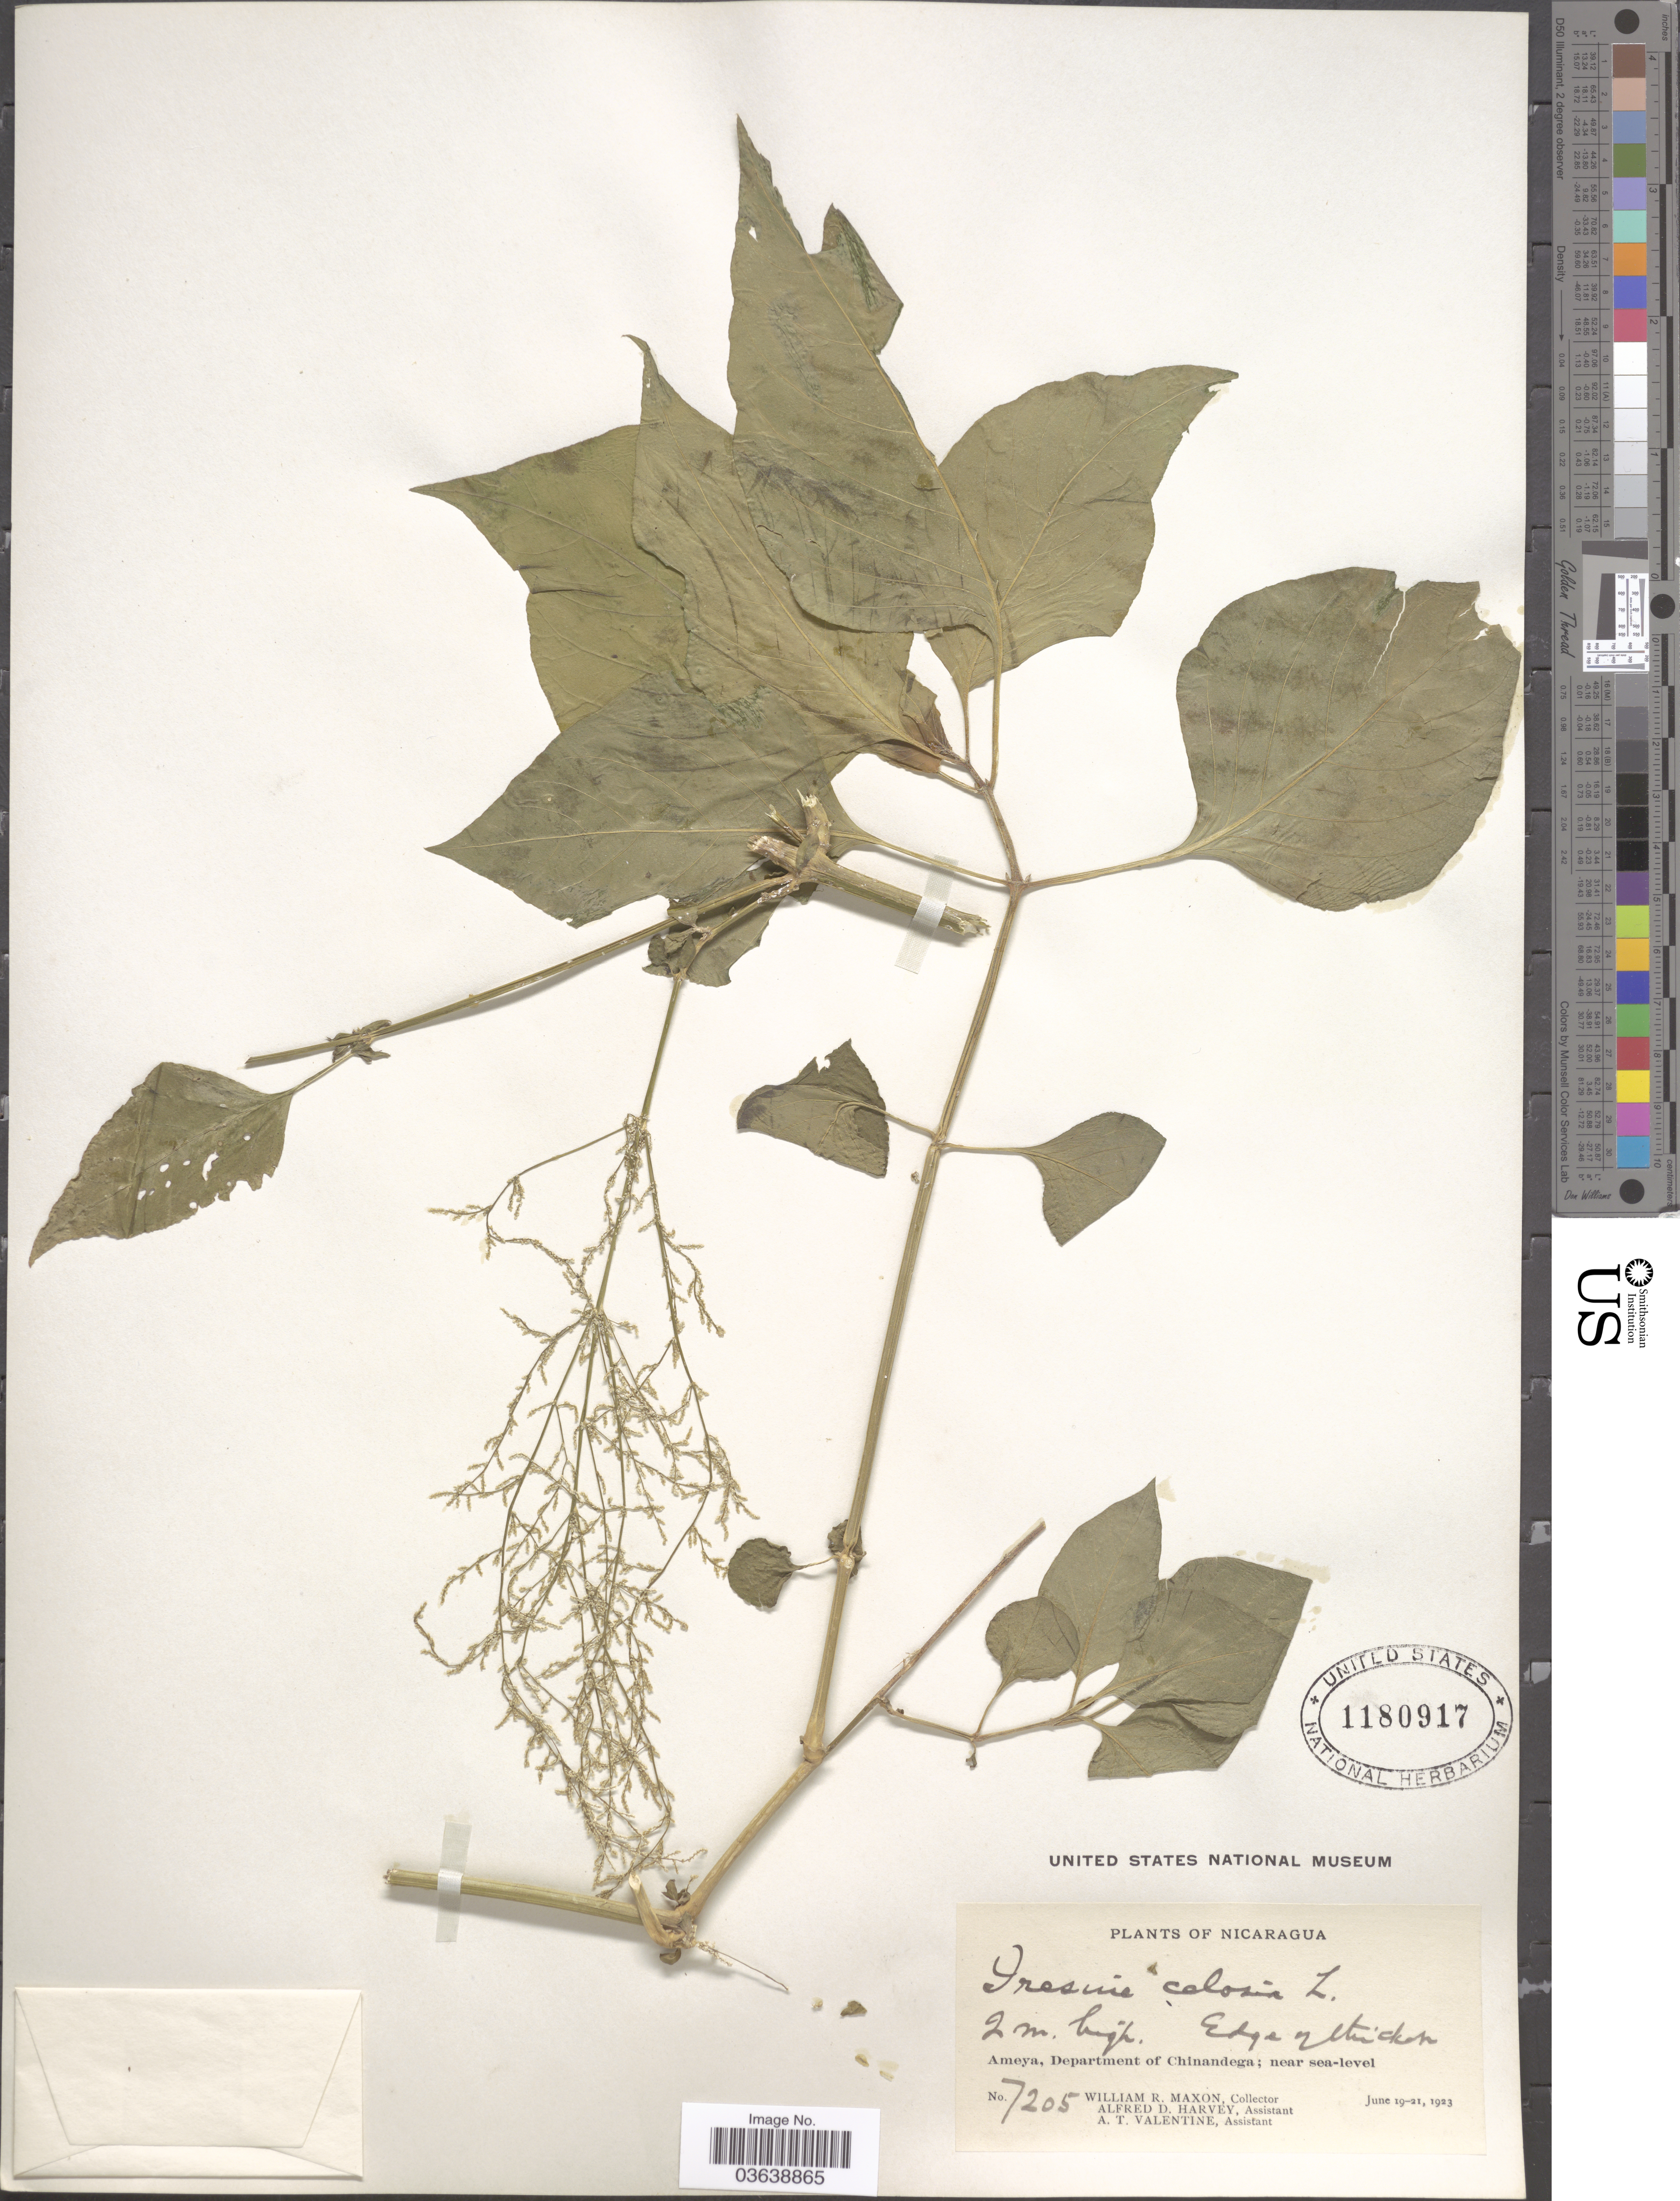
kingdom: Plantae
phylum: Tracheophyta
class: Magnoliopsida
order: Caryophyllales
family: Amaranthaceae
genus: Iresine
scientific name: Iresine diffusa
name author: Humb. & Bonpl. ex Willd.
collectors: W. R. Maxon, A. D. Harvey & A. Valentine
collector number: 7205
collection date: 1923-06-19/1923-06-21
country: Nicaragua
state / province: Chinandega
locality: Ameya, Department of Chinandega.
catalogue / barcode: US 1180917